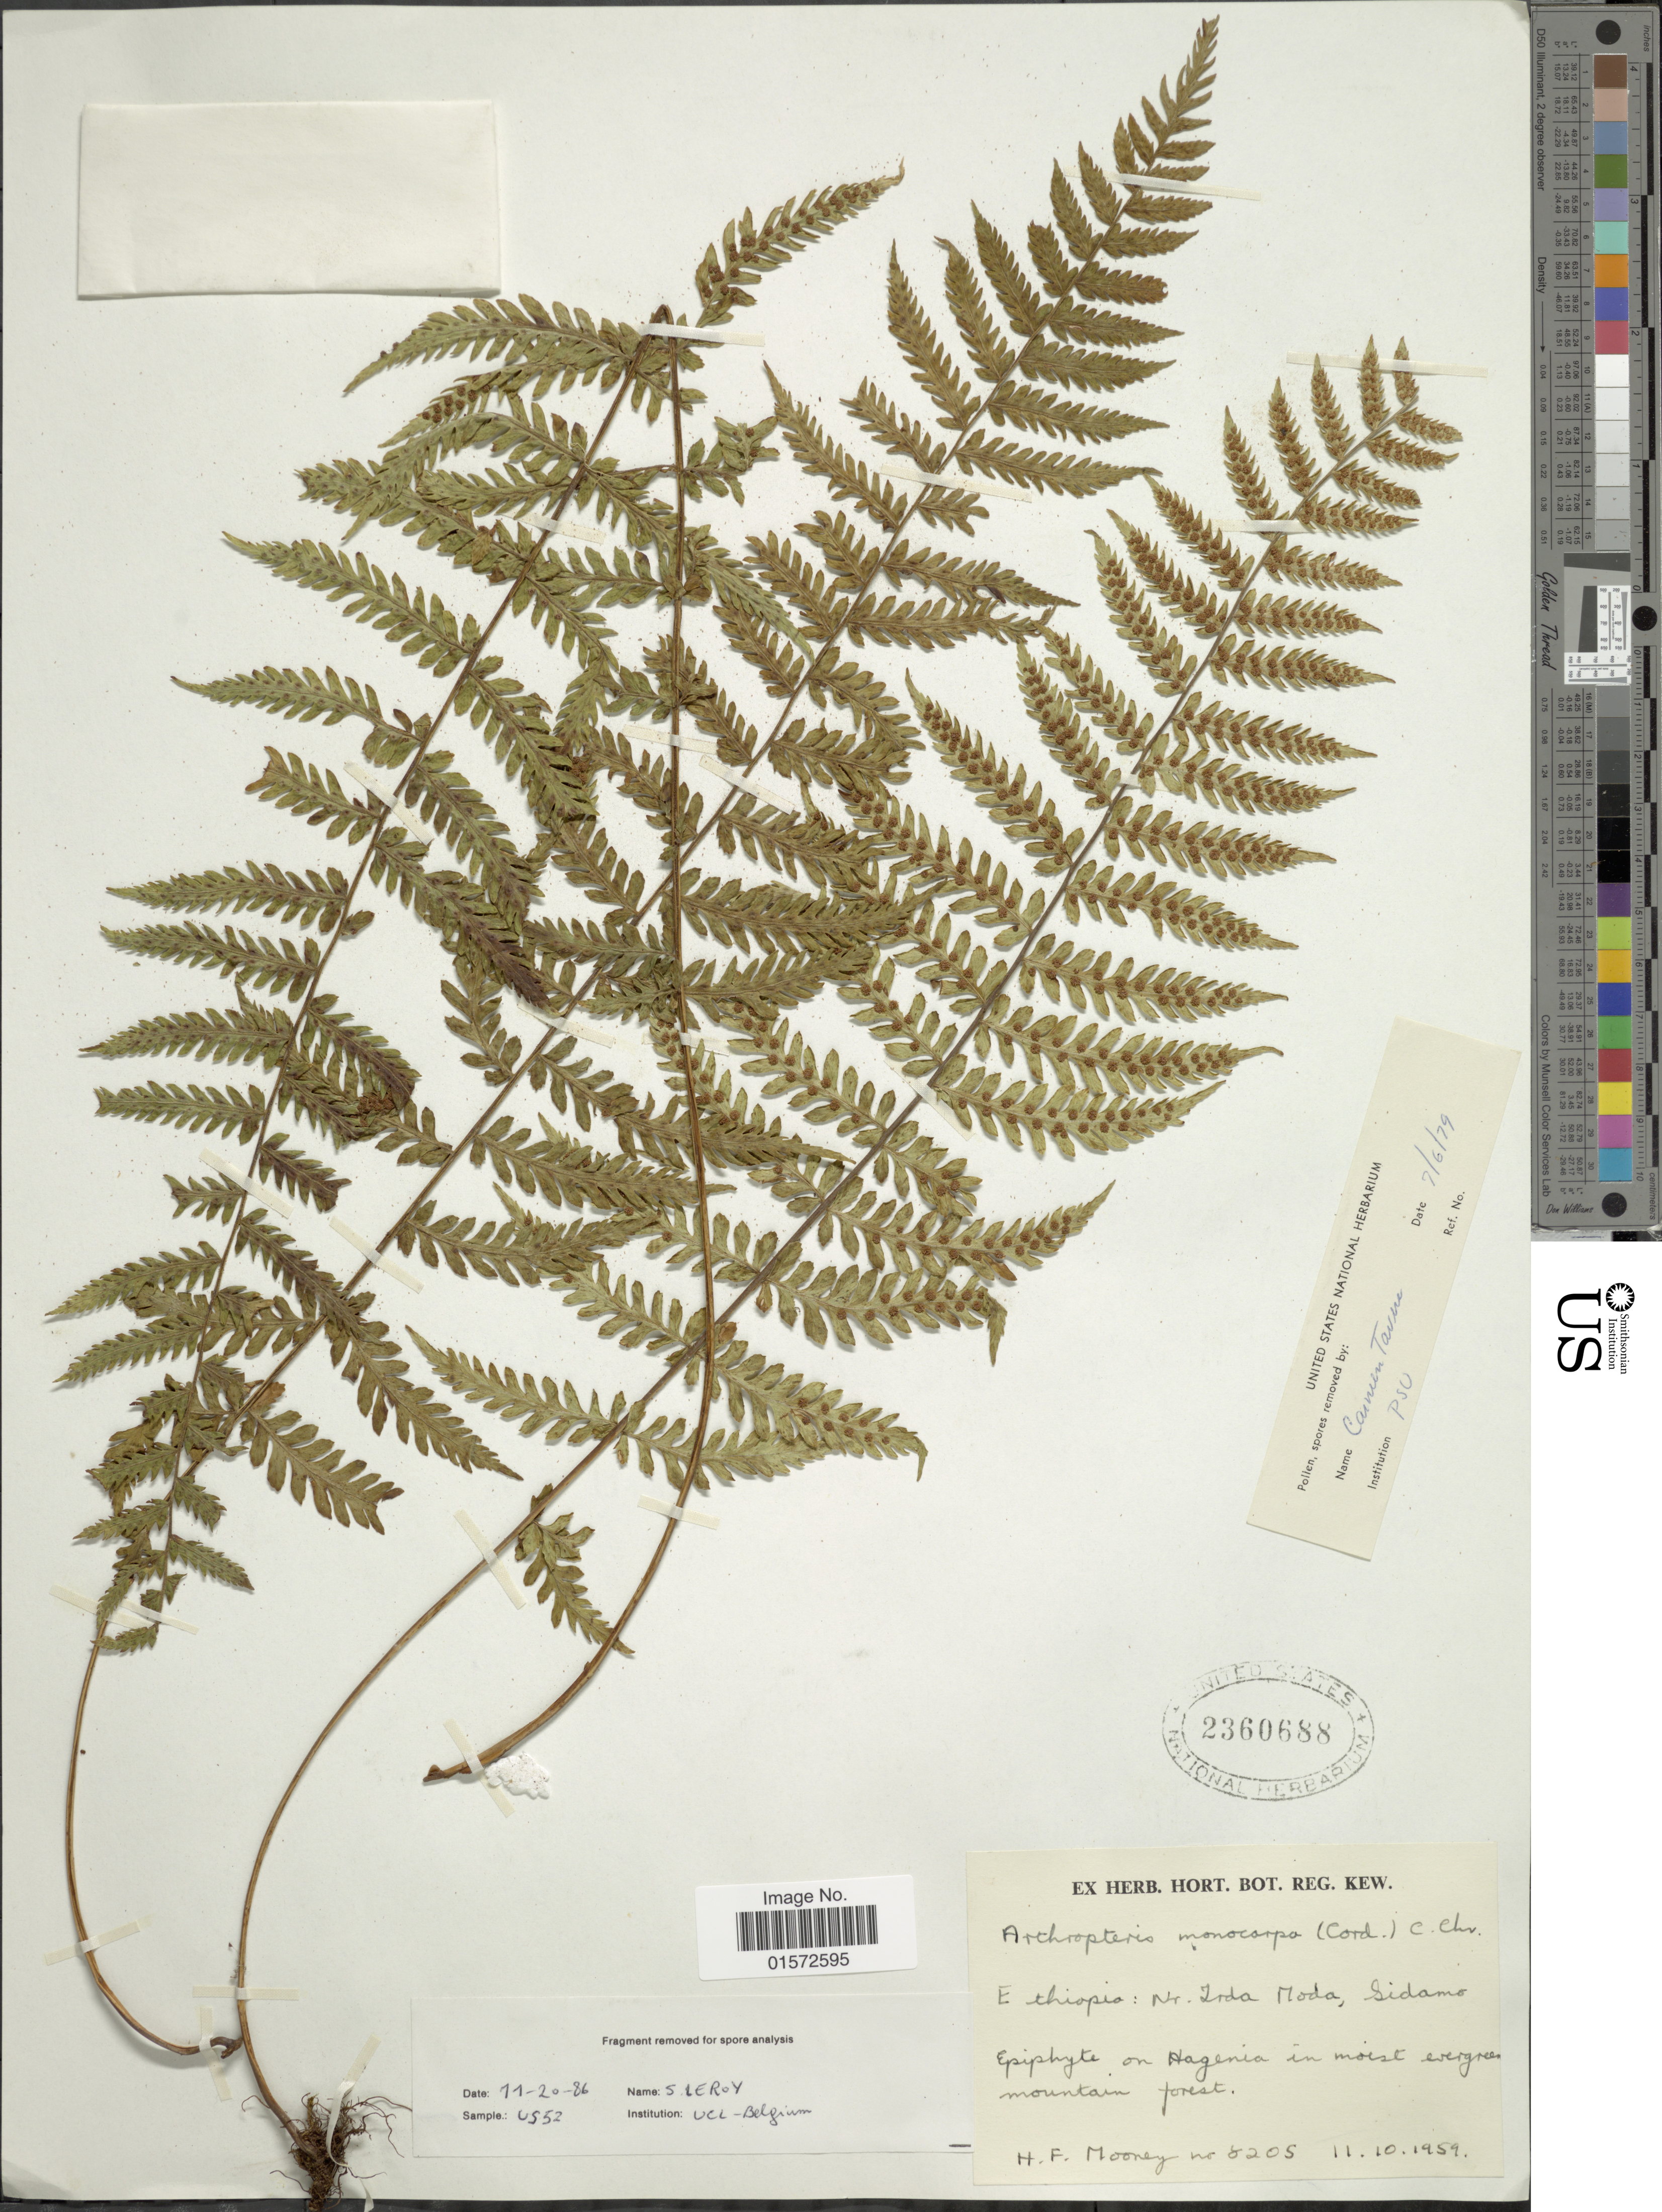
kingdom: Plantae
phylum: Tracheophyta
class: Polypodiopsida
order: Polypodiales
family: Tectariaceae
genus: Arthropteris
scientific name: Arthropteris monocarpa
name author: (Cordem.) C. Chr.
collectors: H. Mooney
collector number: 8205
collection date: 1959-10-11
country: Ethiopia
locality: E. Ethiopia: Nr Irda Moda, Sidamno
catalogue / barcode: US 2360688